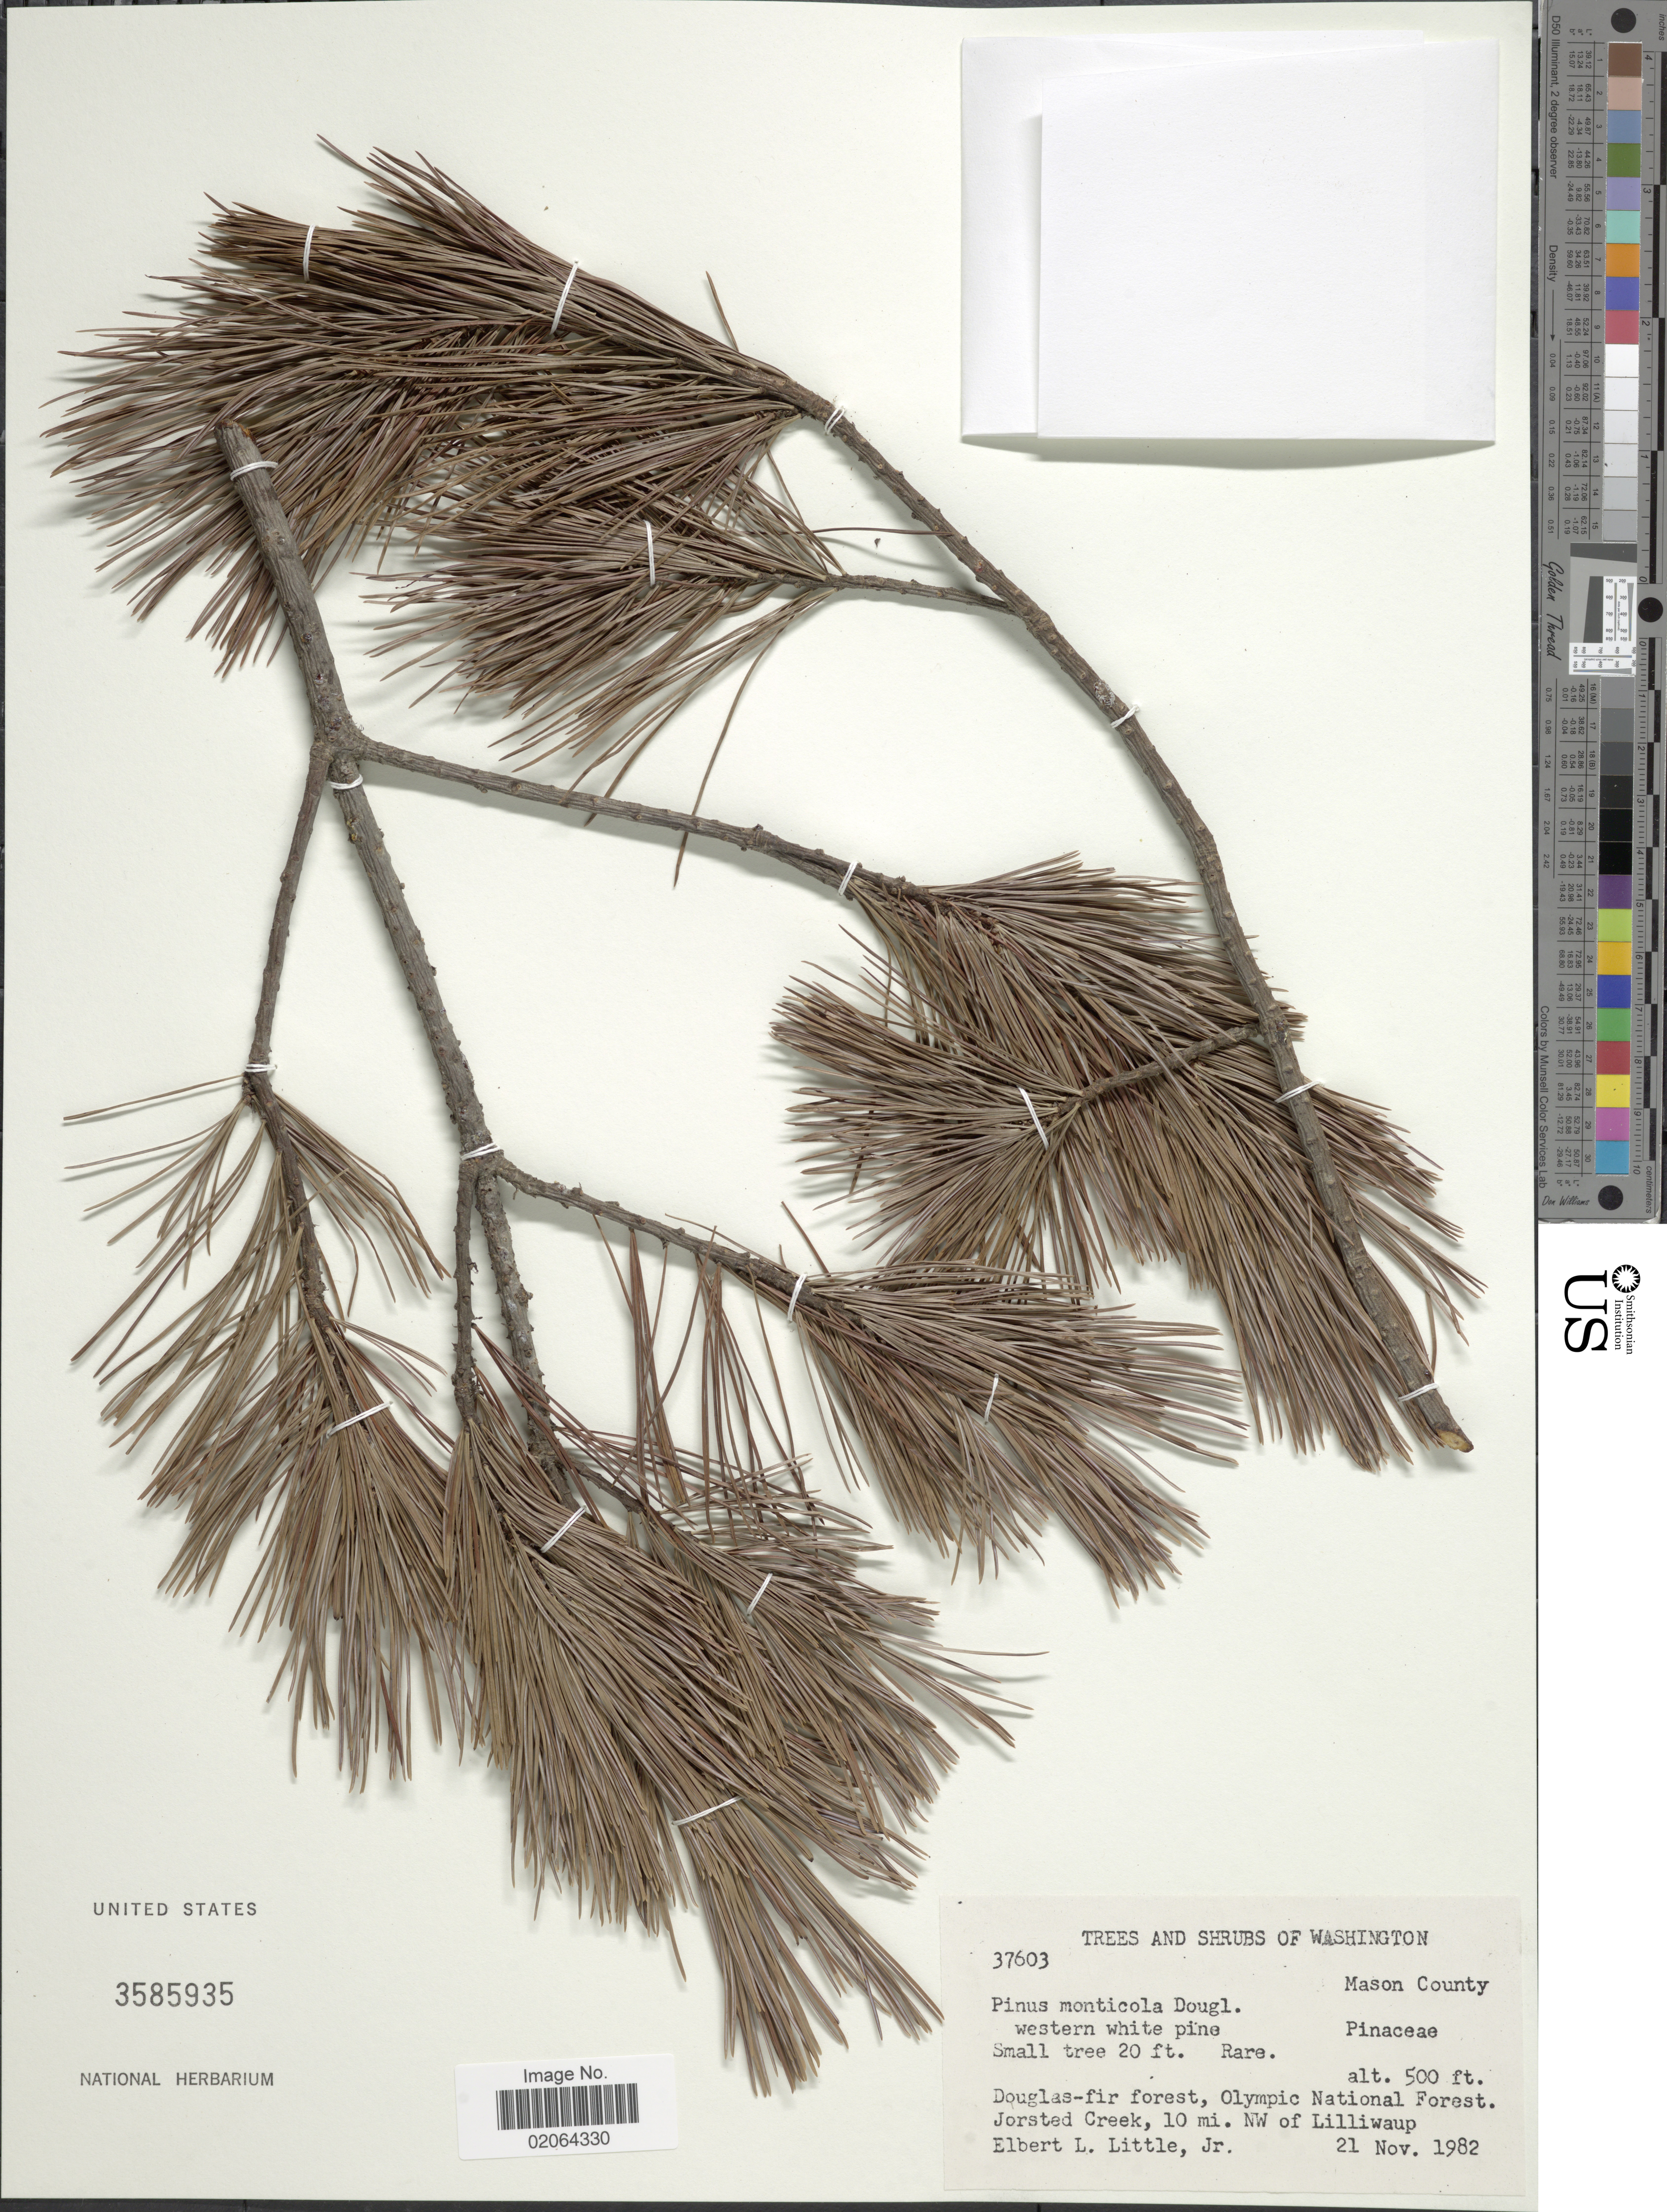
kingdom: Plantae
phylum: Tracheophyta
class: Pinopsida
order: Pinales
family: Pinaceae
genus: Pinus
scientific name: Pinus monticola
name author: Douglas ex D. Don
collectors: E. L. Little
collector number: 37603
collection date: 1982-11-21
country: United States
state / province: Washington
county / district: Mason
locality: Washington, Mason County, Douglas-fir forest, Olympic National National Forest. Jorested Creek, 10 mi. NW of Lilliwaup.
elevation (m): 152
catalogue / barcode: US 3585935